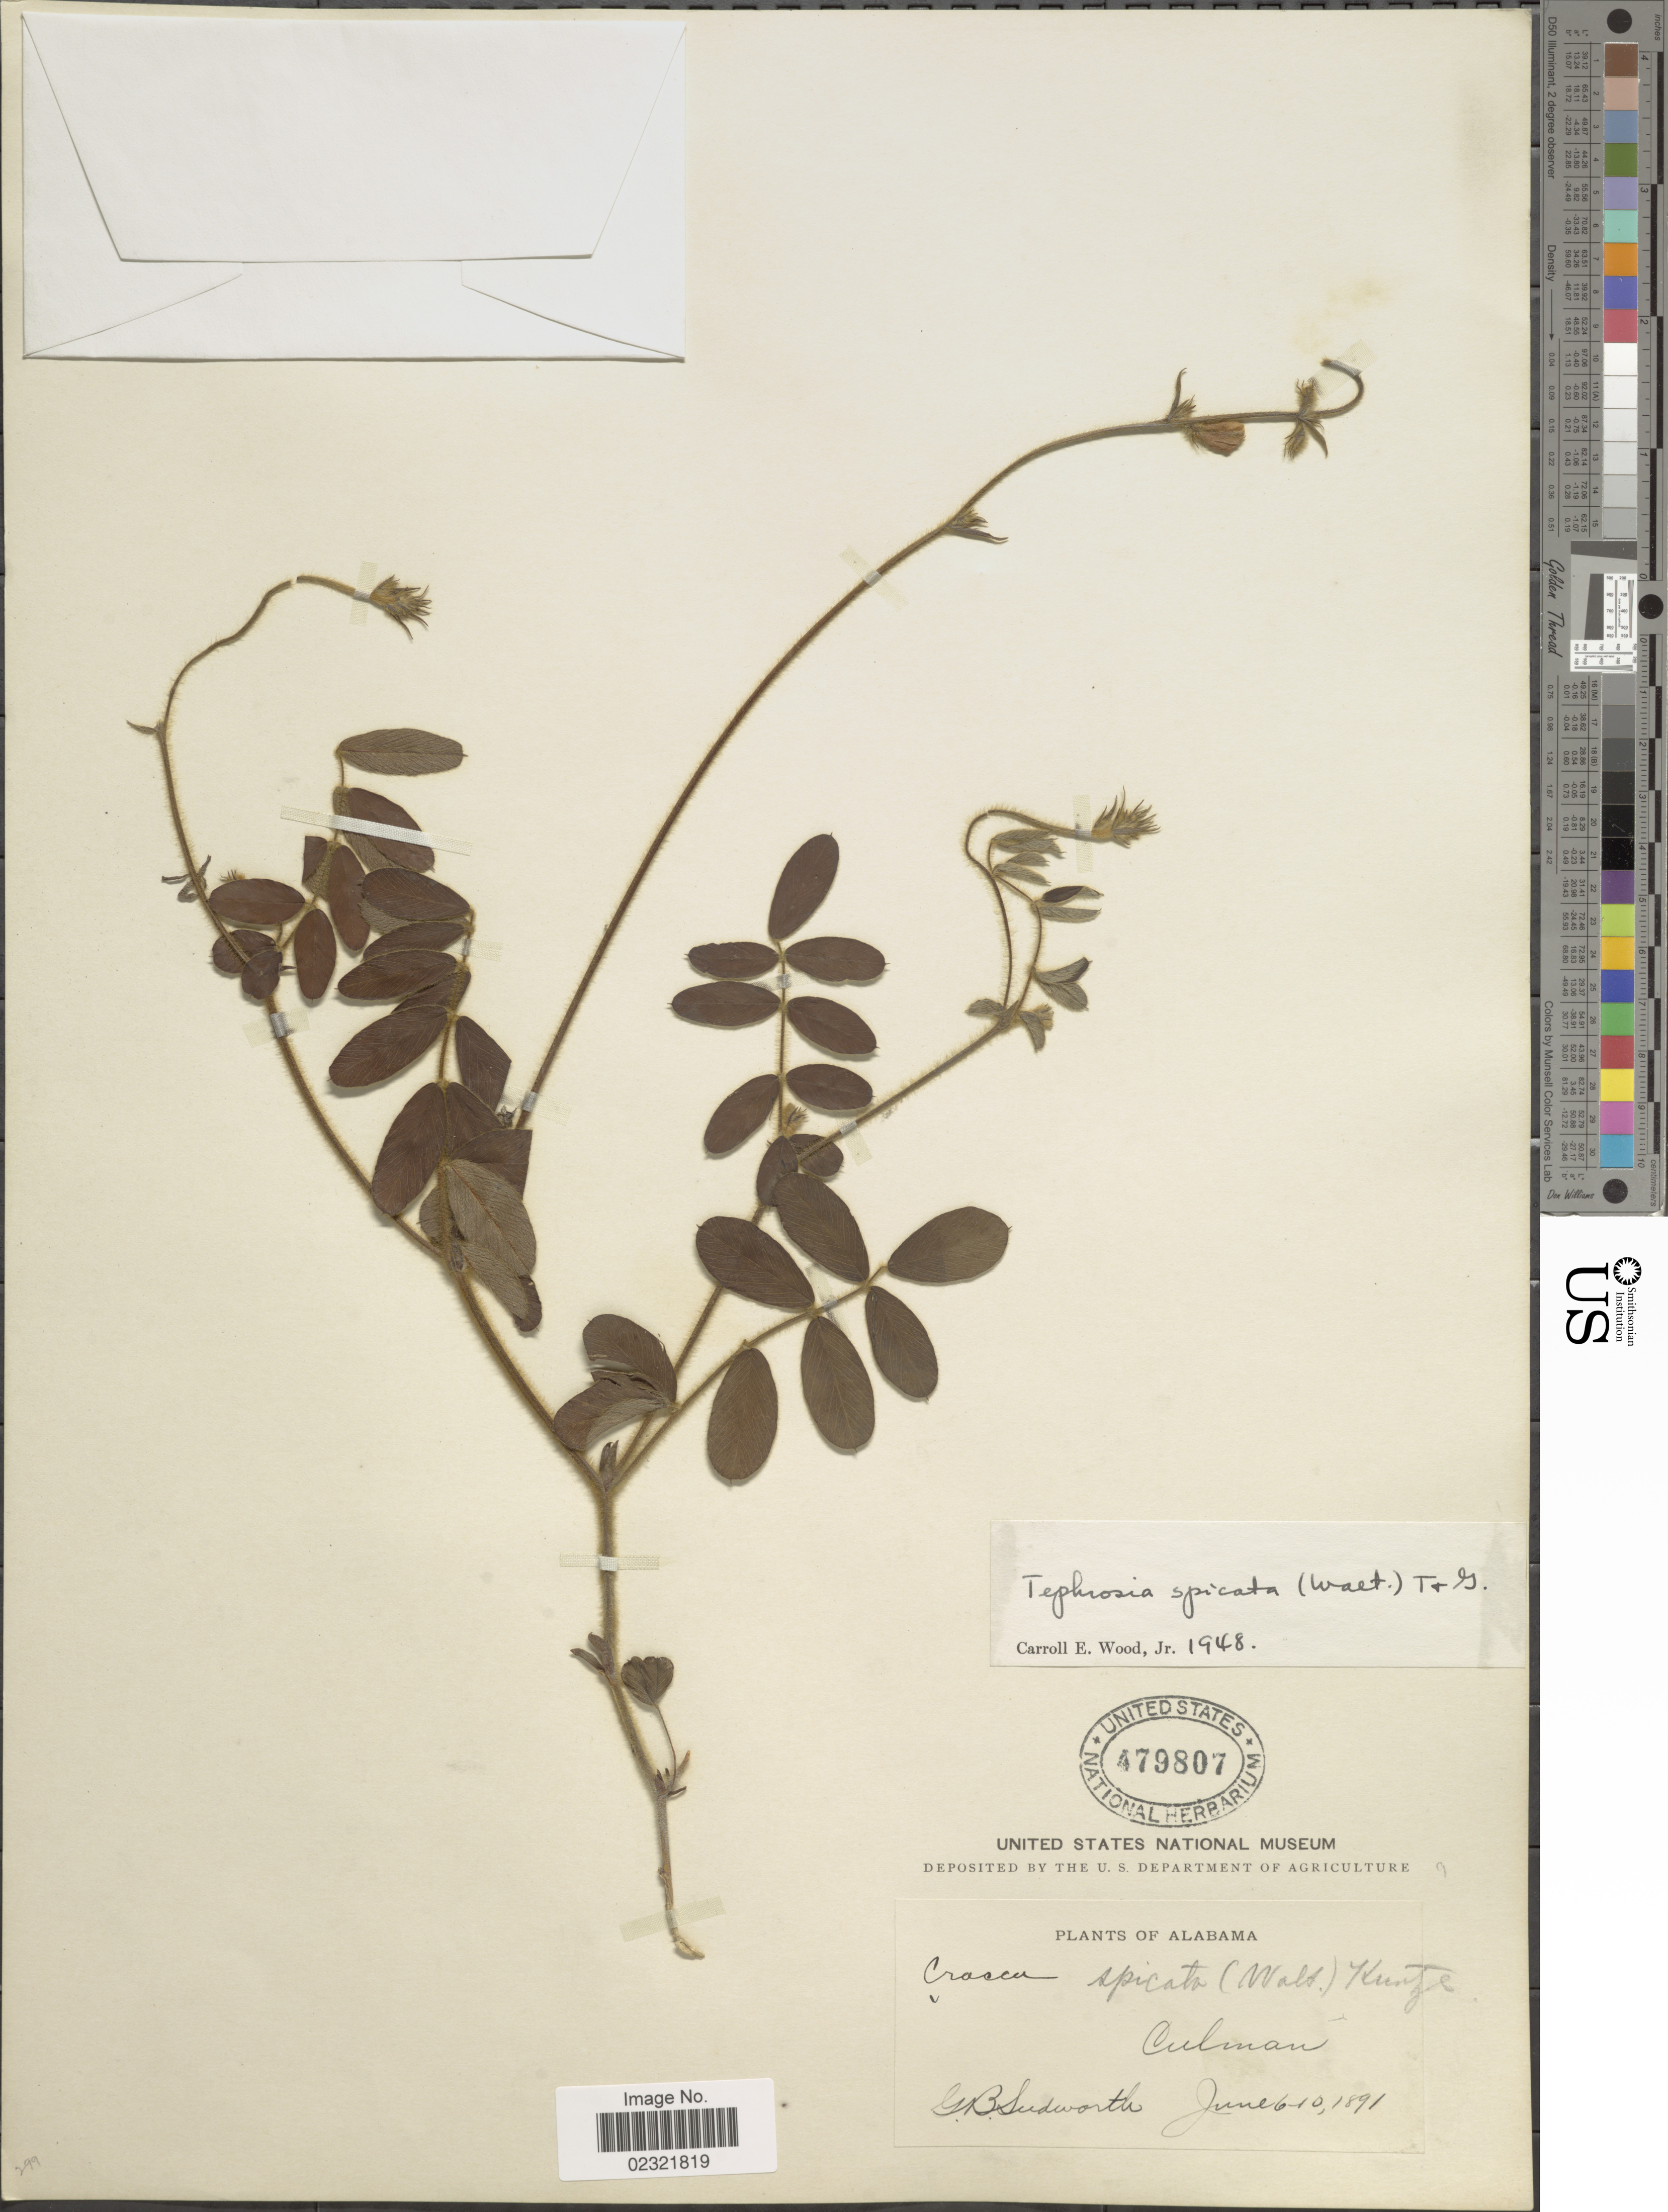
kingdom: Plantae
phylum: Tracheophyta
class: Magnoliopsida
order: Fabales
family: Fabaceae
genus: Tephrosia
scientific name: Tephrosia spicata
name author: (Walter) Torr. & A. Gray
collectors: G. B. Sudworth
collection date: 1891-06-06/1891-06-10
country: United States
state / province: Alabama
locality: Culman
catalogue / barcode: US 479807